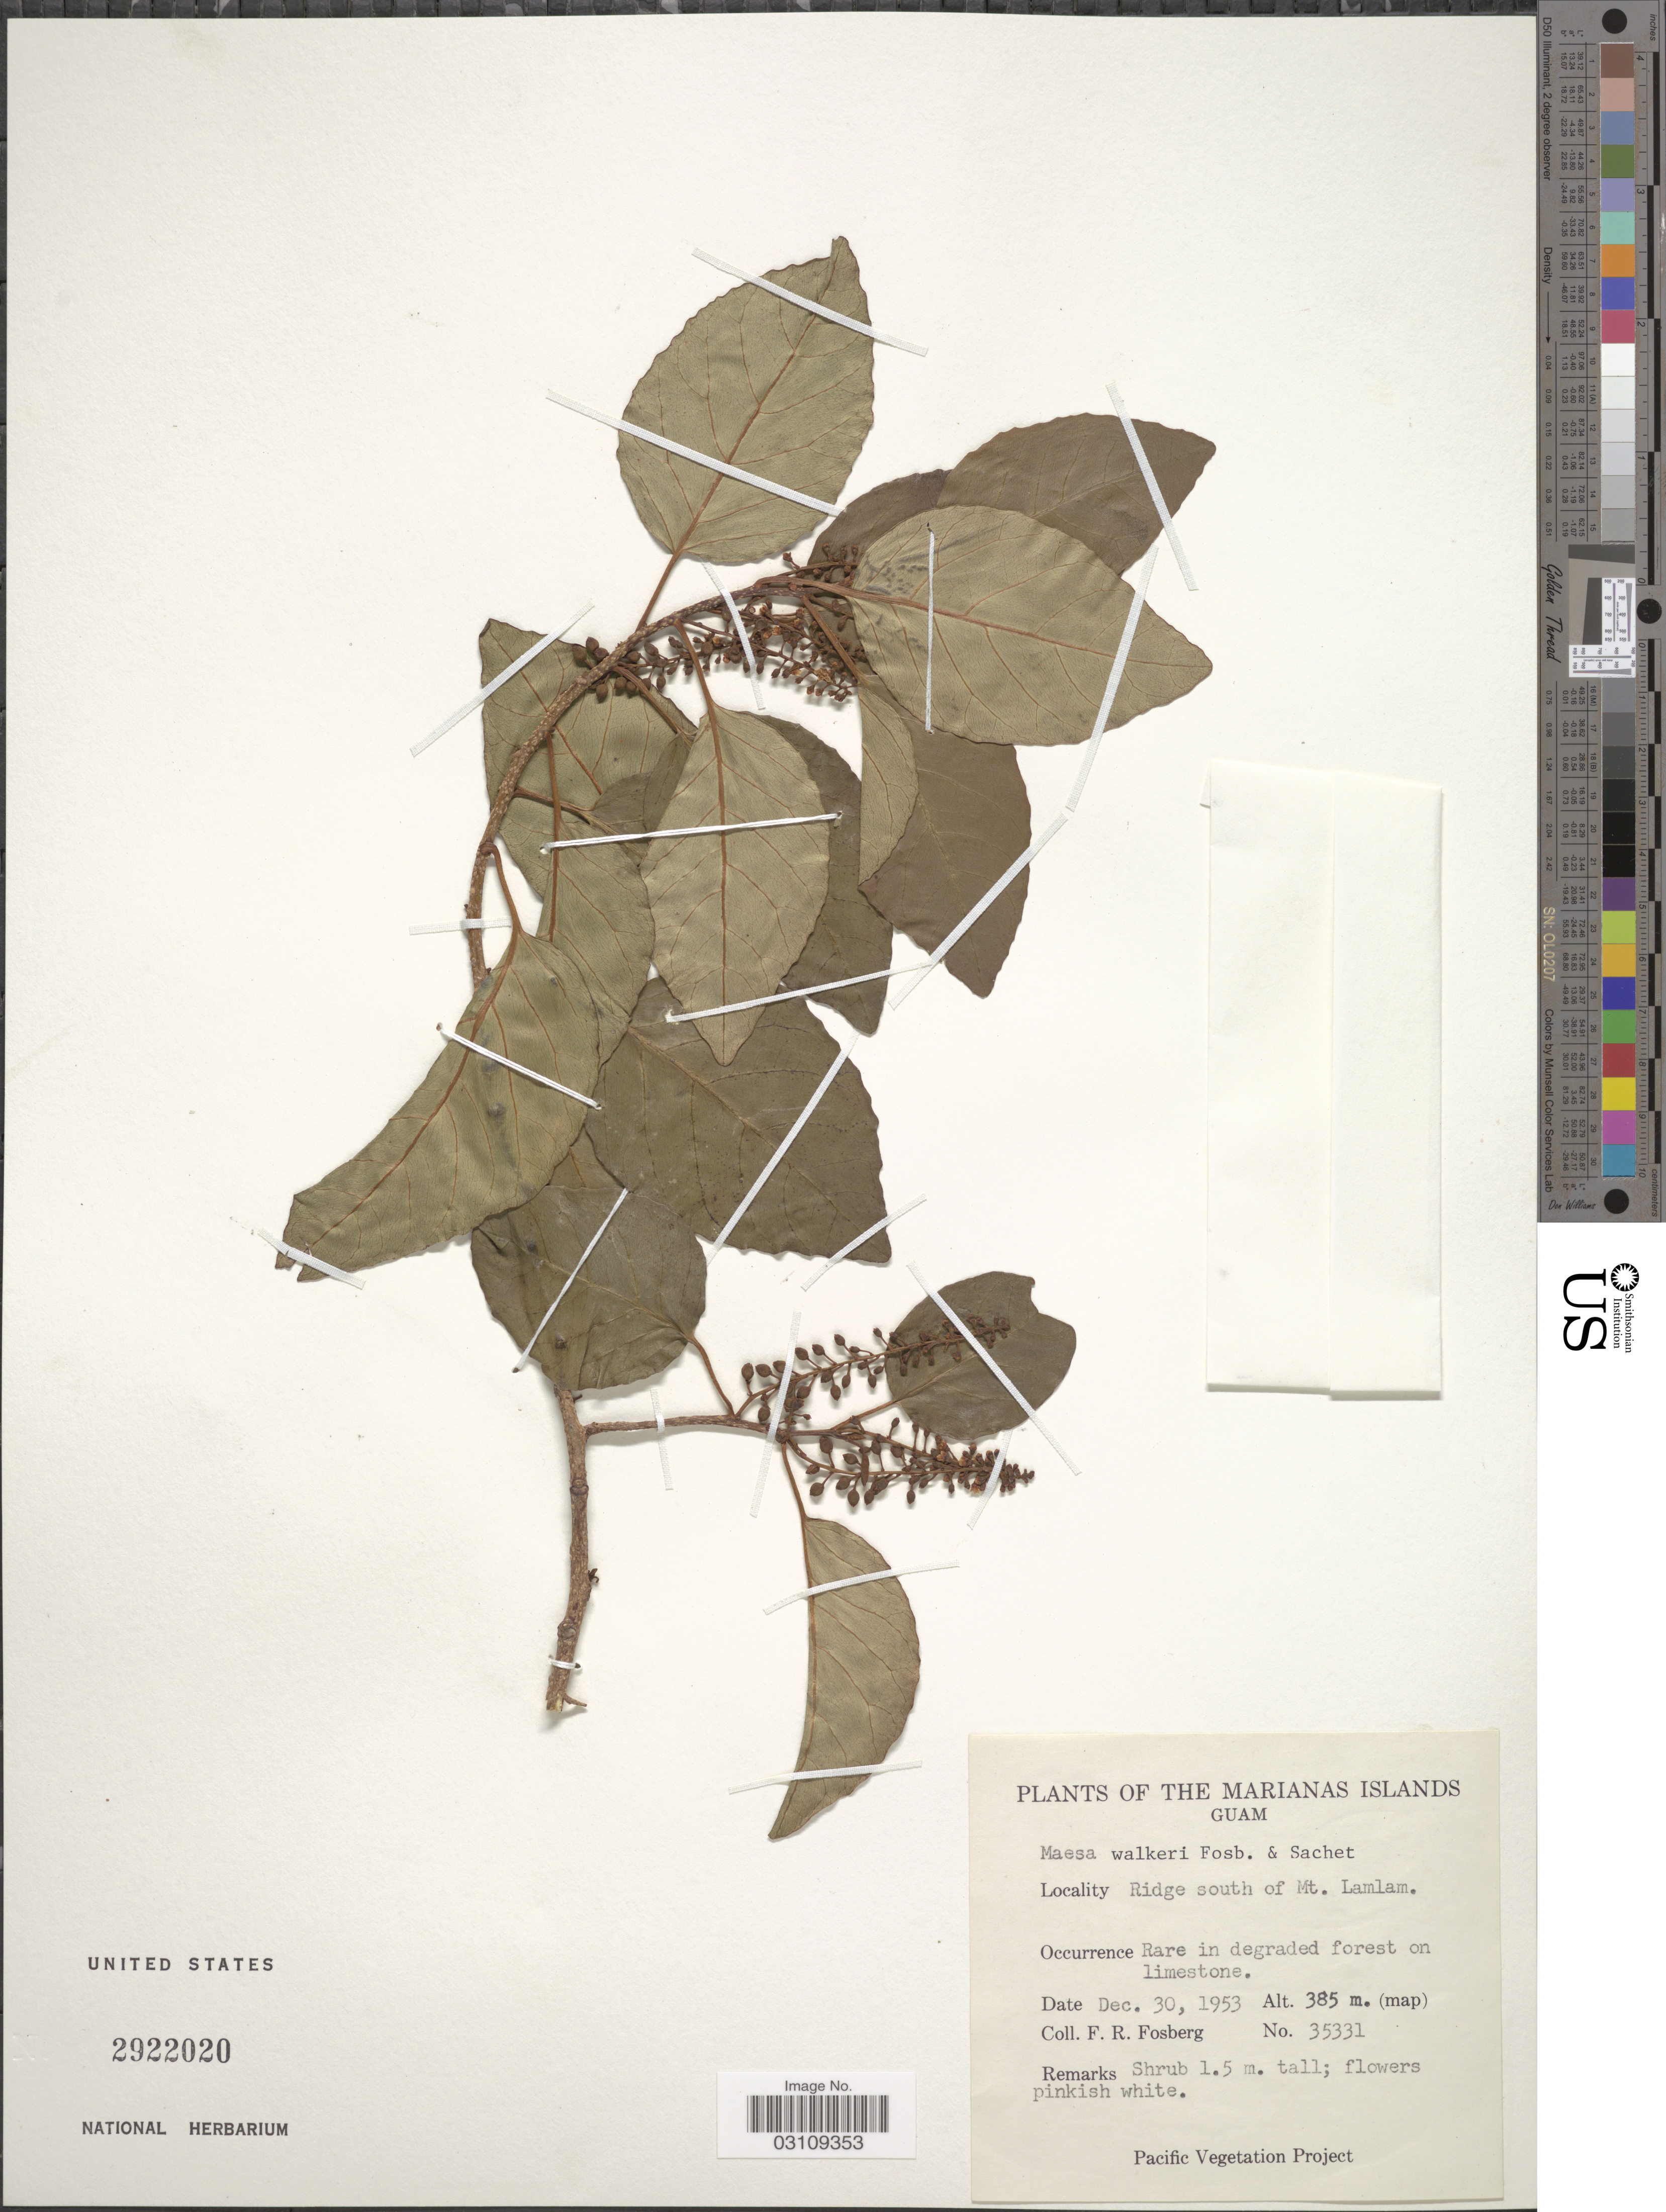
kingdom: Plantae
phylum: Tracheophyta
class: Magnoliopsida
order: Ericales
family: Primulaceae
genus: Maesa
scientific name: Maesa walkeri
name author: Fosberg & Sachet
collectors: F. R. Fosberg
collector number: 35331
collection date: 1953-12-30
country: Guam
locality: Marianas Islands. Ridge south of Mt. Lamlam.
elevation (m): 385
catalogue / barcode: US 2922020